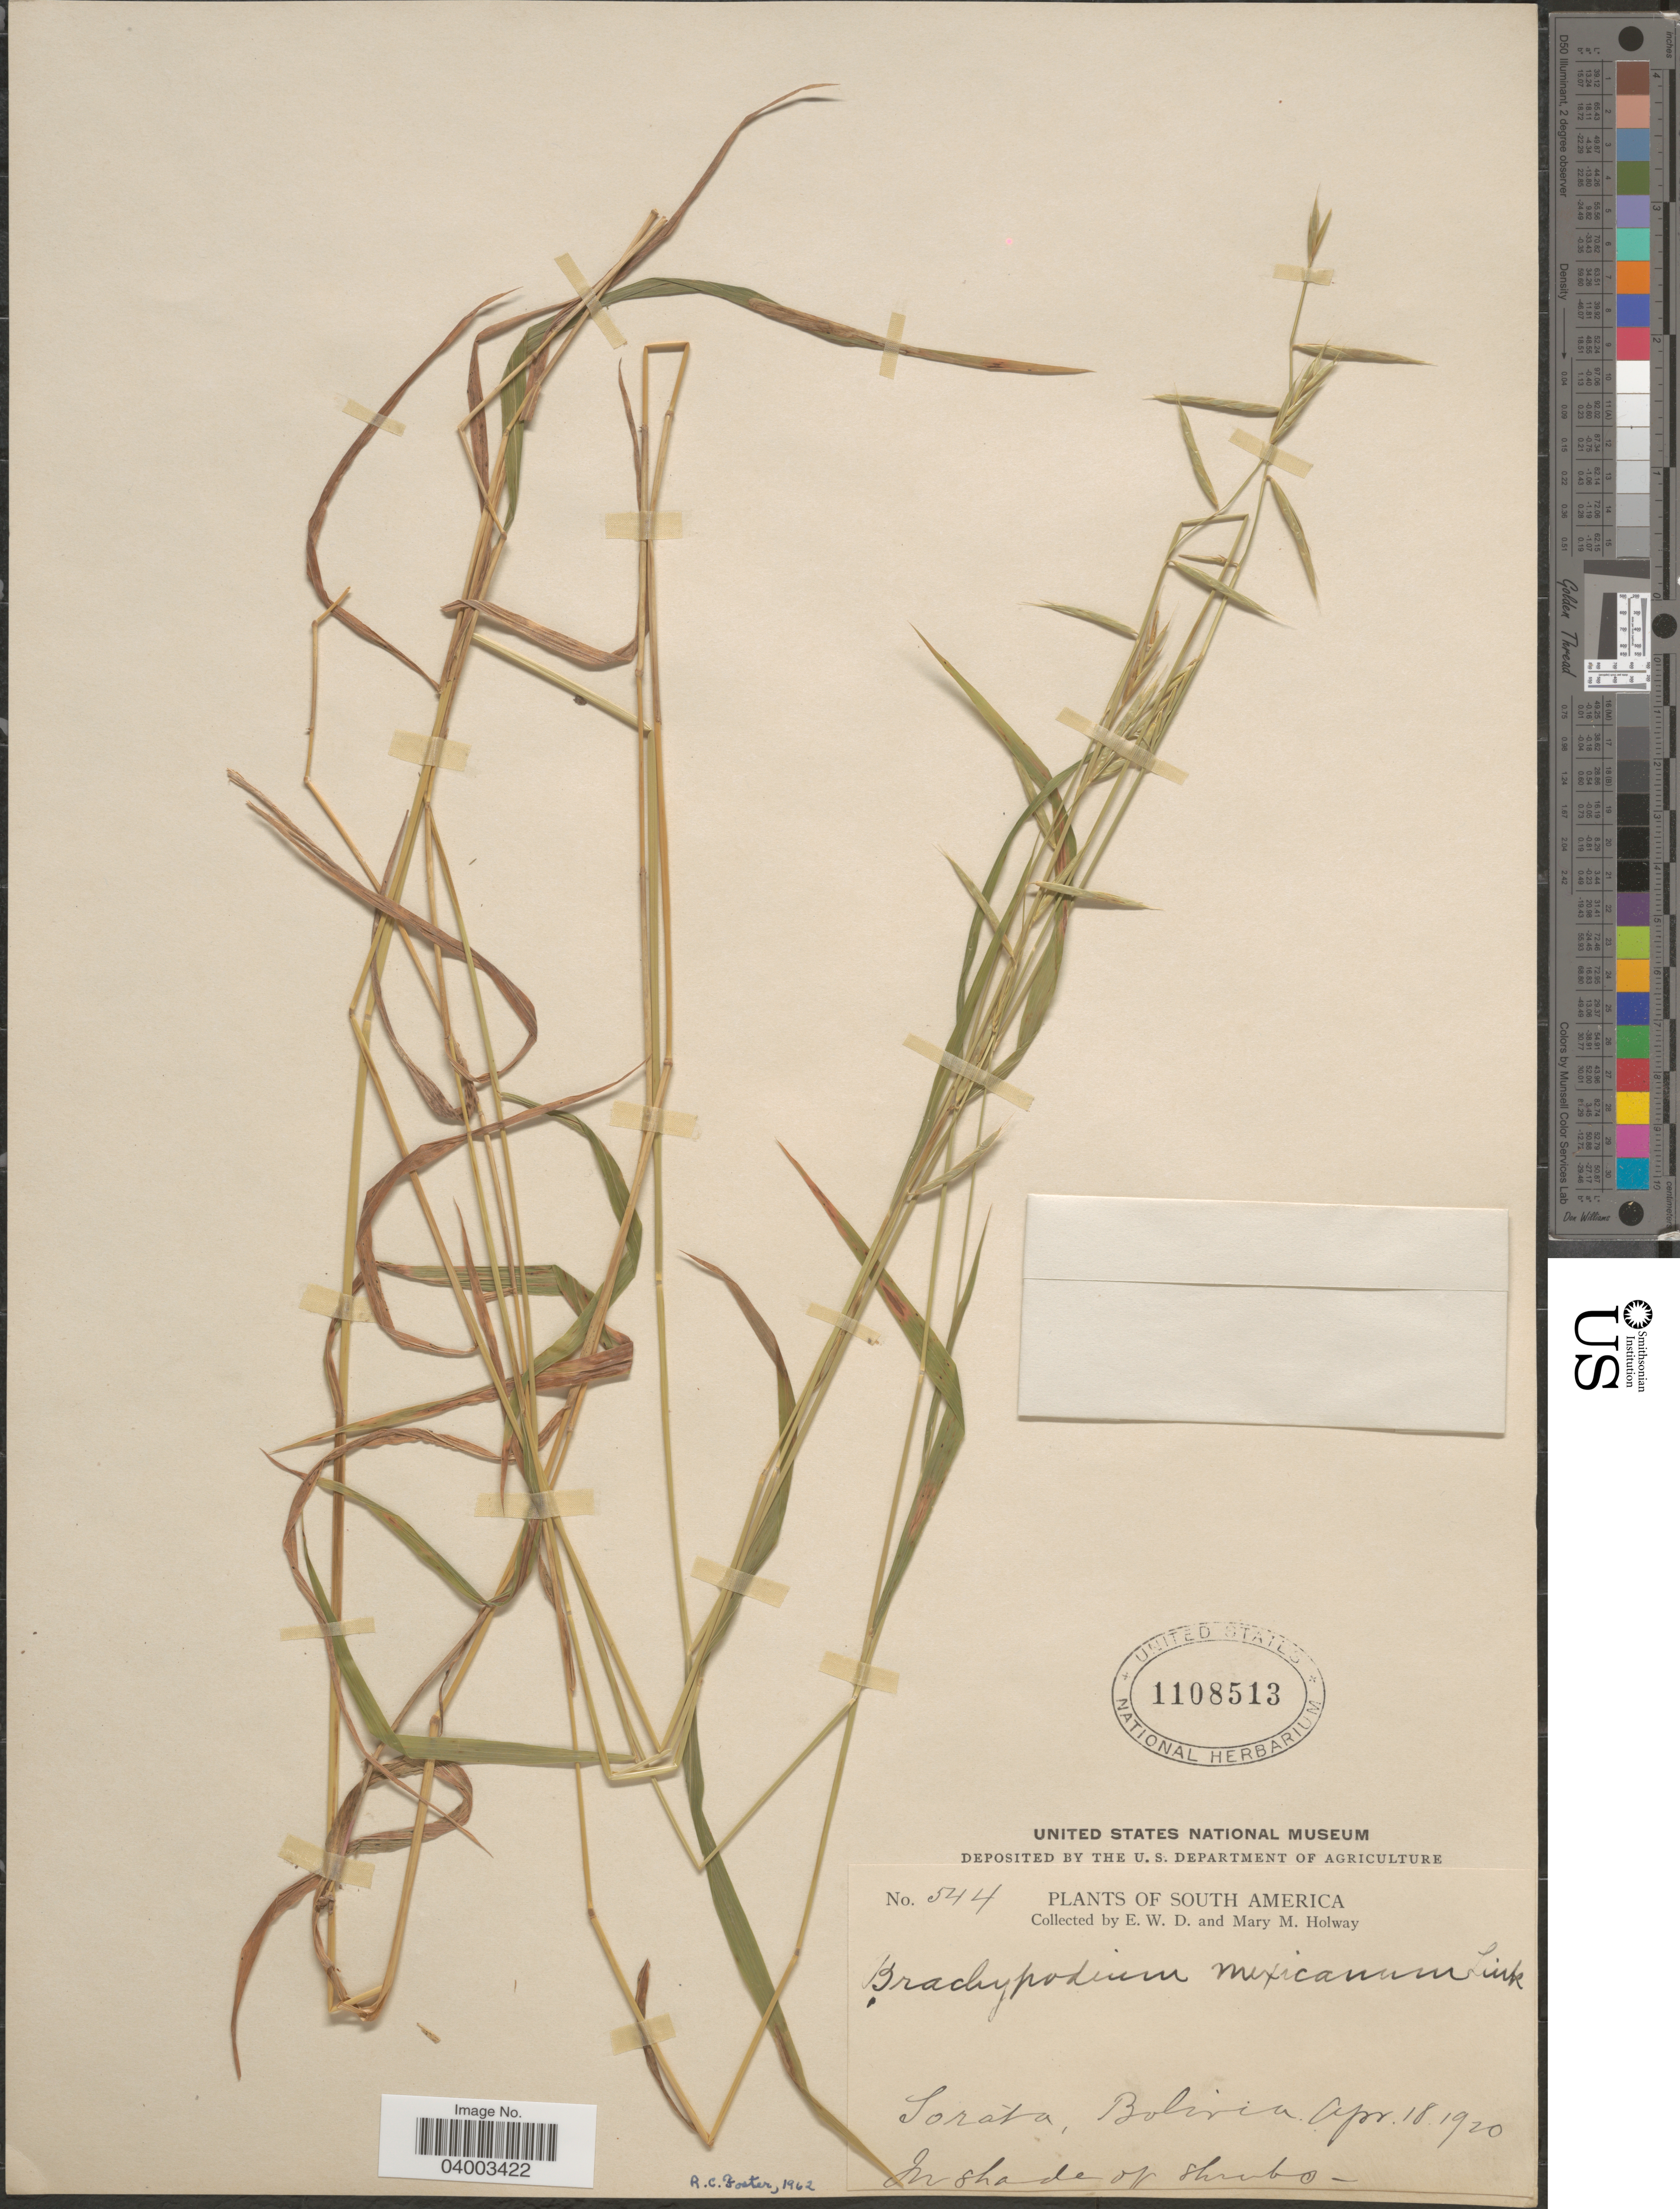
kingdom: Plantae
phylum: Tracheophyta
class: Liliopsida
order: Poales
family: Poaceae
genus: Brachypodium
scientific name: Brachypodium mexicanum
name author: (Roem. & Schult.) Link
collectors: E. W. D. Holway & M. M. Holway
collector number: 544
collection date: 1920-04-18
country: Bolivia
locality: Sorata.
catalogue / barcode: US 1108513